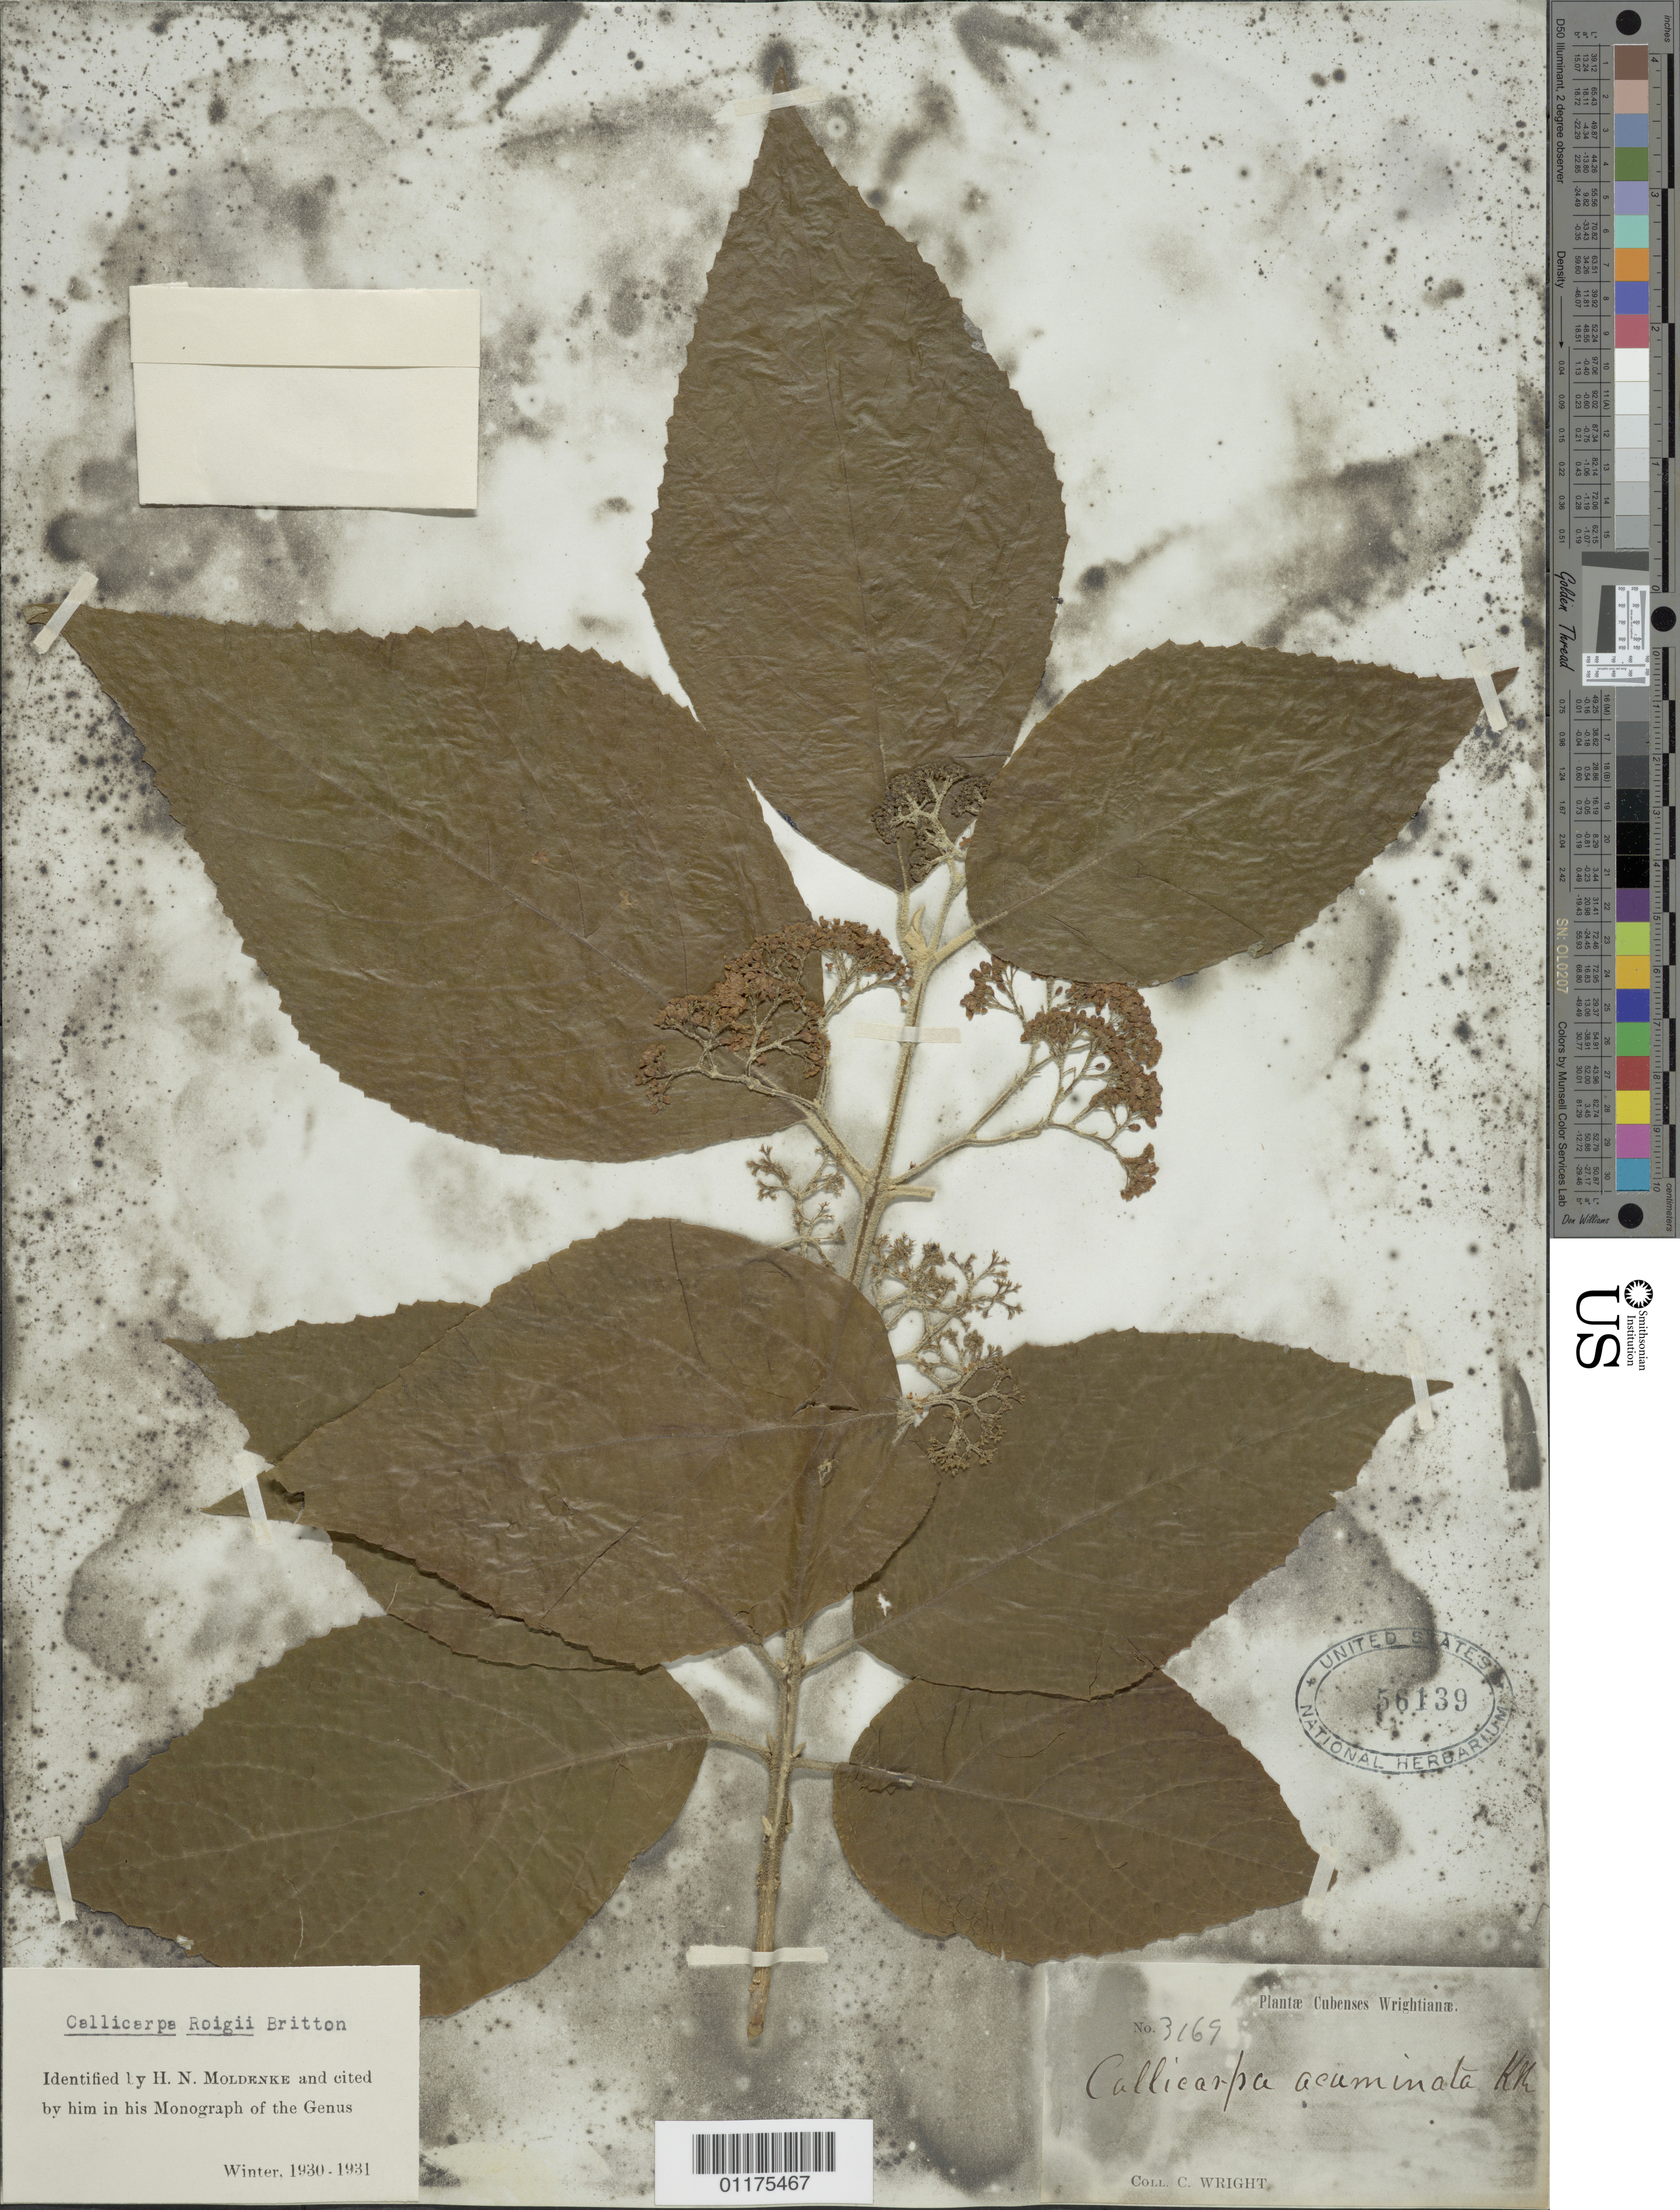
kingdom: Plantae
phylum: Tracheophyta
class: Magnoliopsida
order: Lamiales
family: Lamiaceae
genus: Callicarpa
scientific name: Callicarpa roigii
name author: Britton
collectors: C. Wright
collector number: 3169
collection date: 1800/1899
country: Cuba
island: Cuba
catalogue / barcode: US 56139